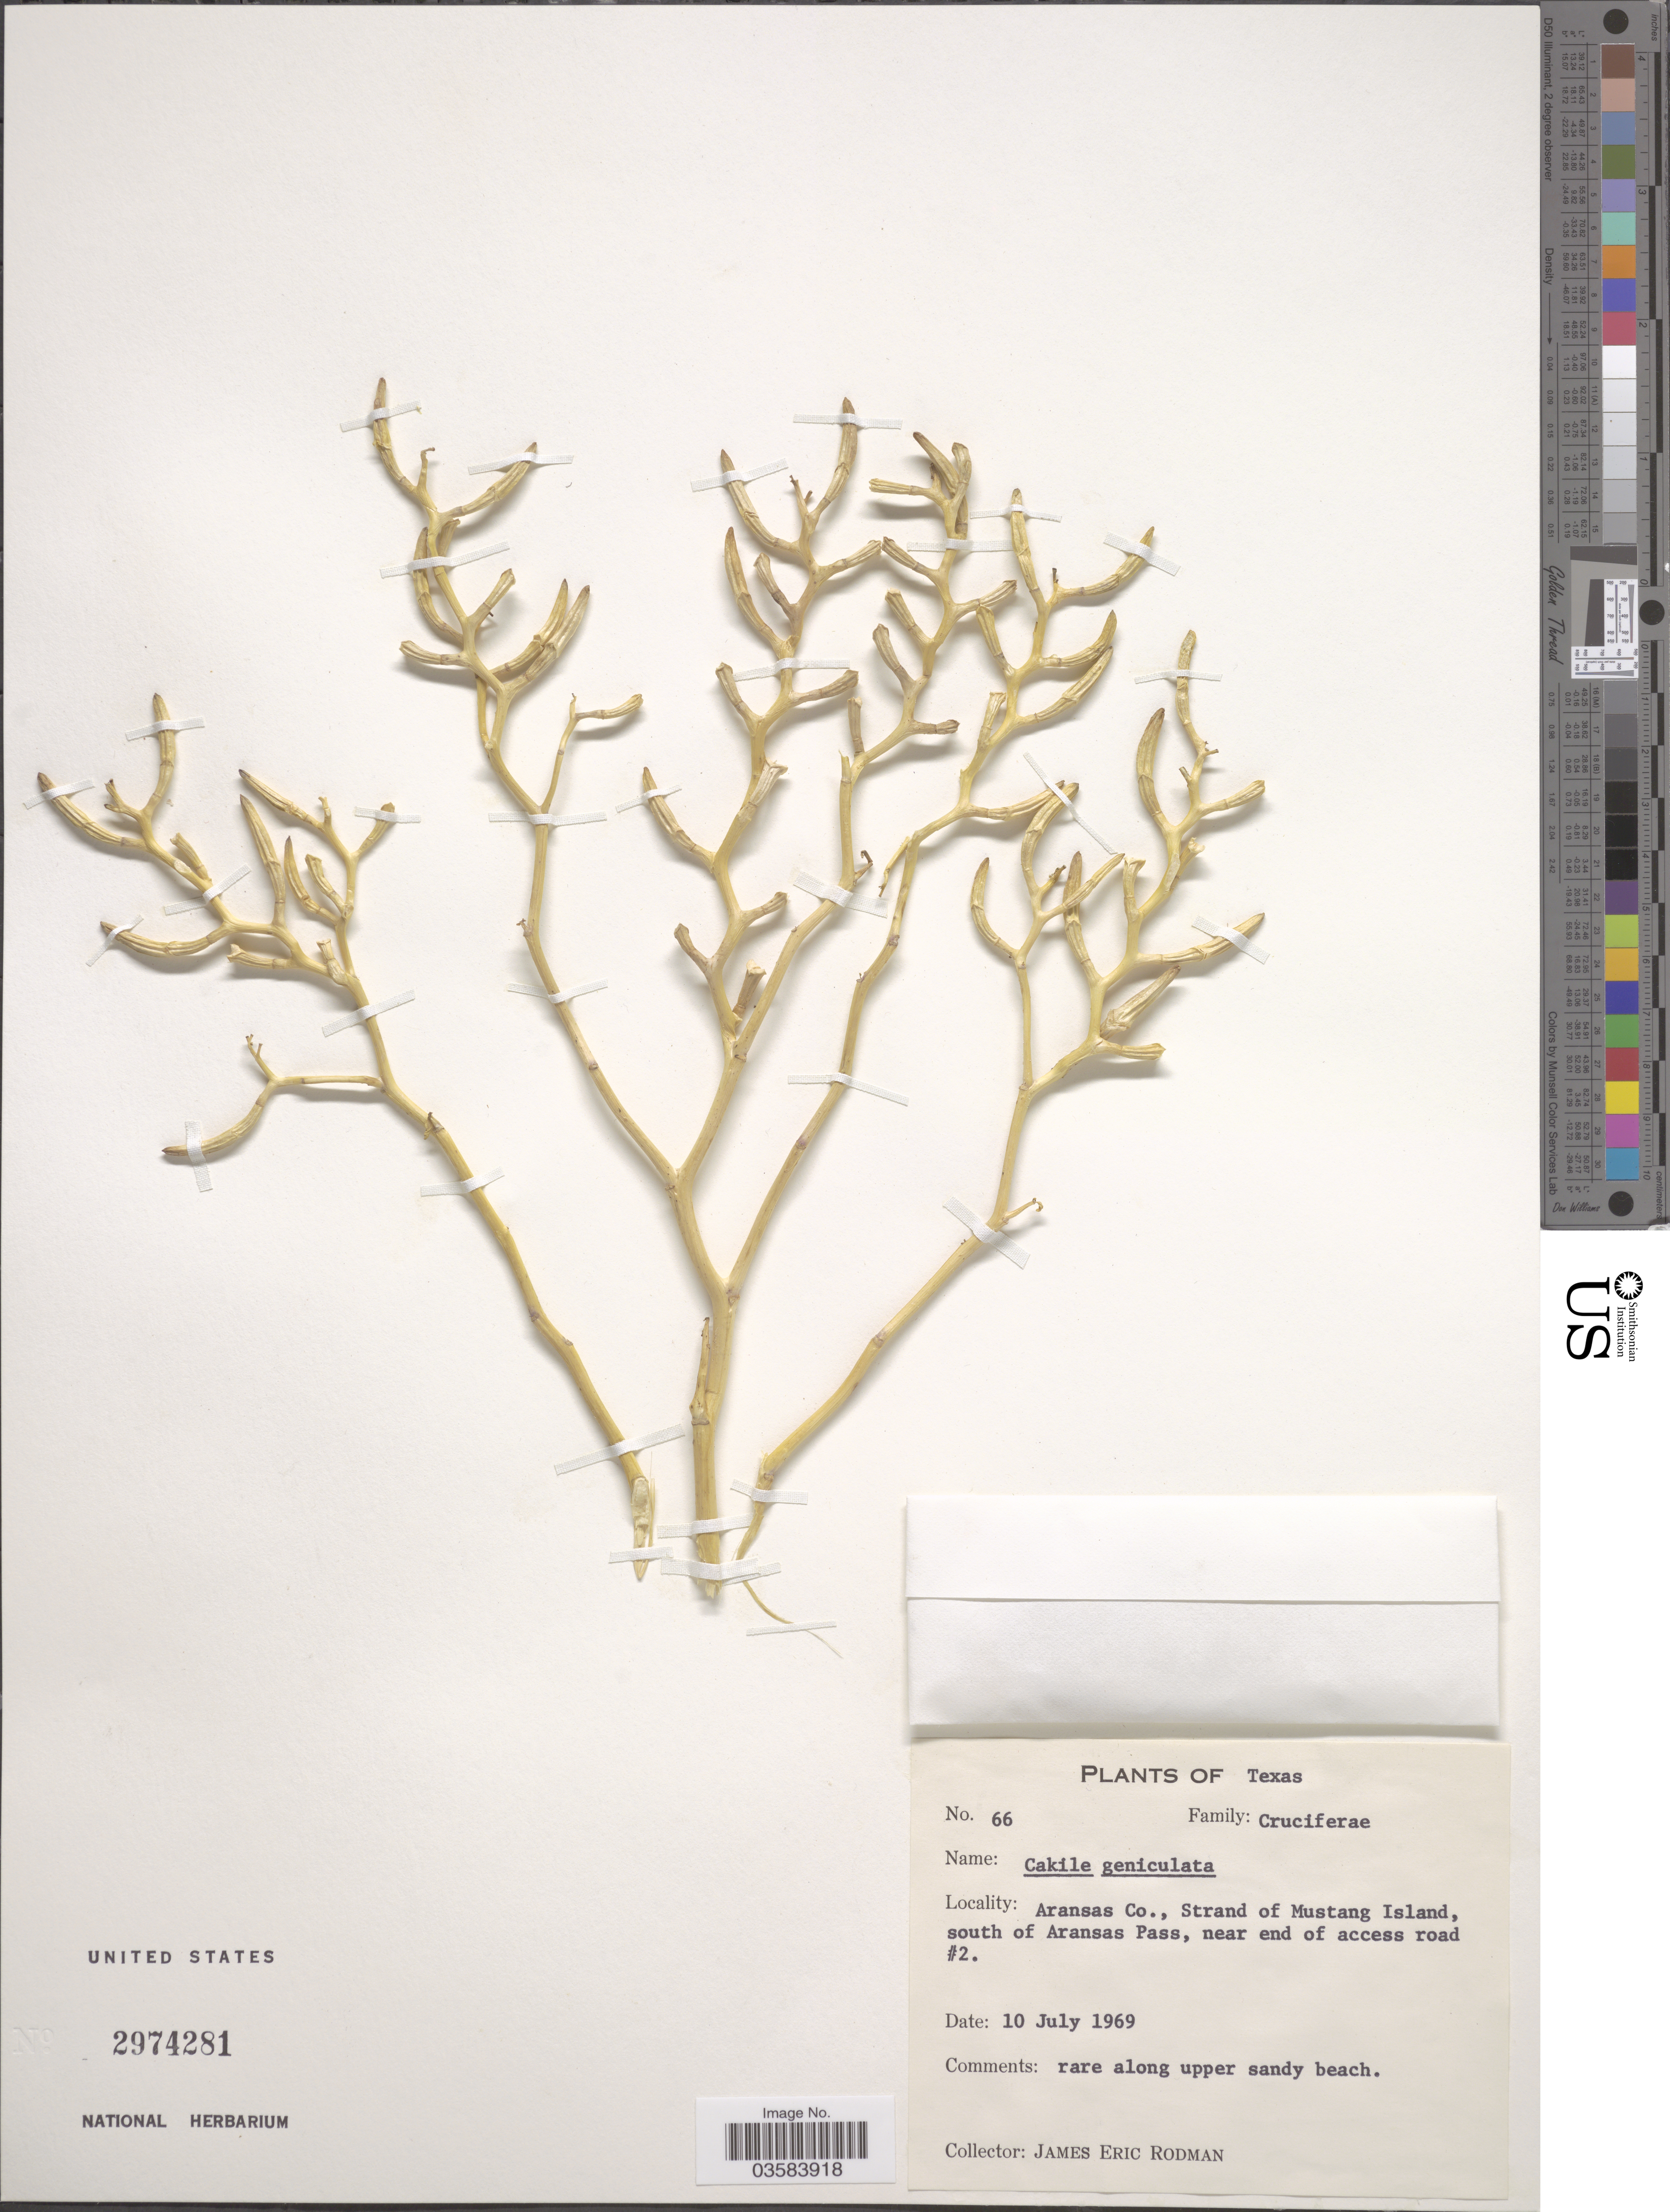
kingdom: Plantae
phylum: Tracheophyta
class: Magnoliopsida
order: Brassicales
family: Brassicaceae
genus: Cakile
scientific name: Cakile geniculata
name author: (B.L. Rob.) Millsp.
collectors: J. Rodman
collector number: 66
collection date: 1969-07-10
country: United States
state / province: Texas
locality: Aransas Co., Strand of Mustang Island, south of Aransas Pass, near end of access road #2.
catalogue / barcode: US 2974281